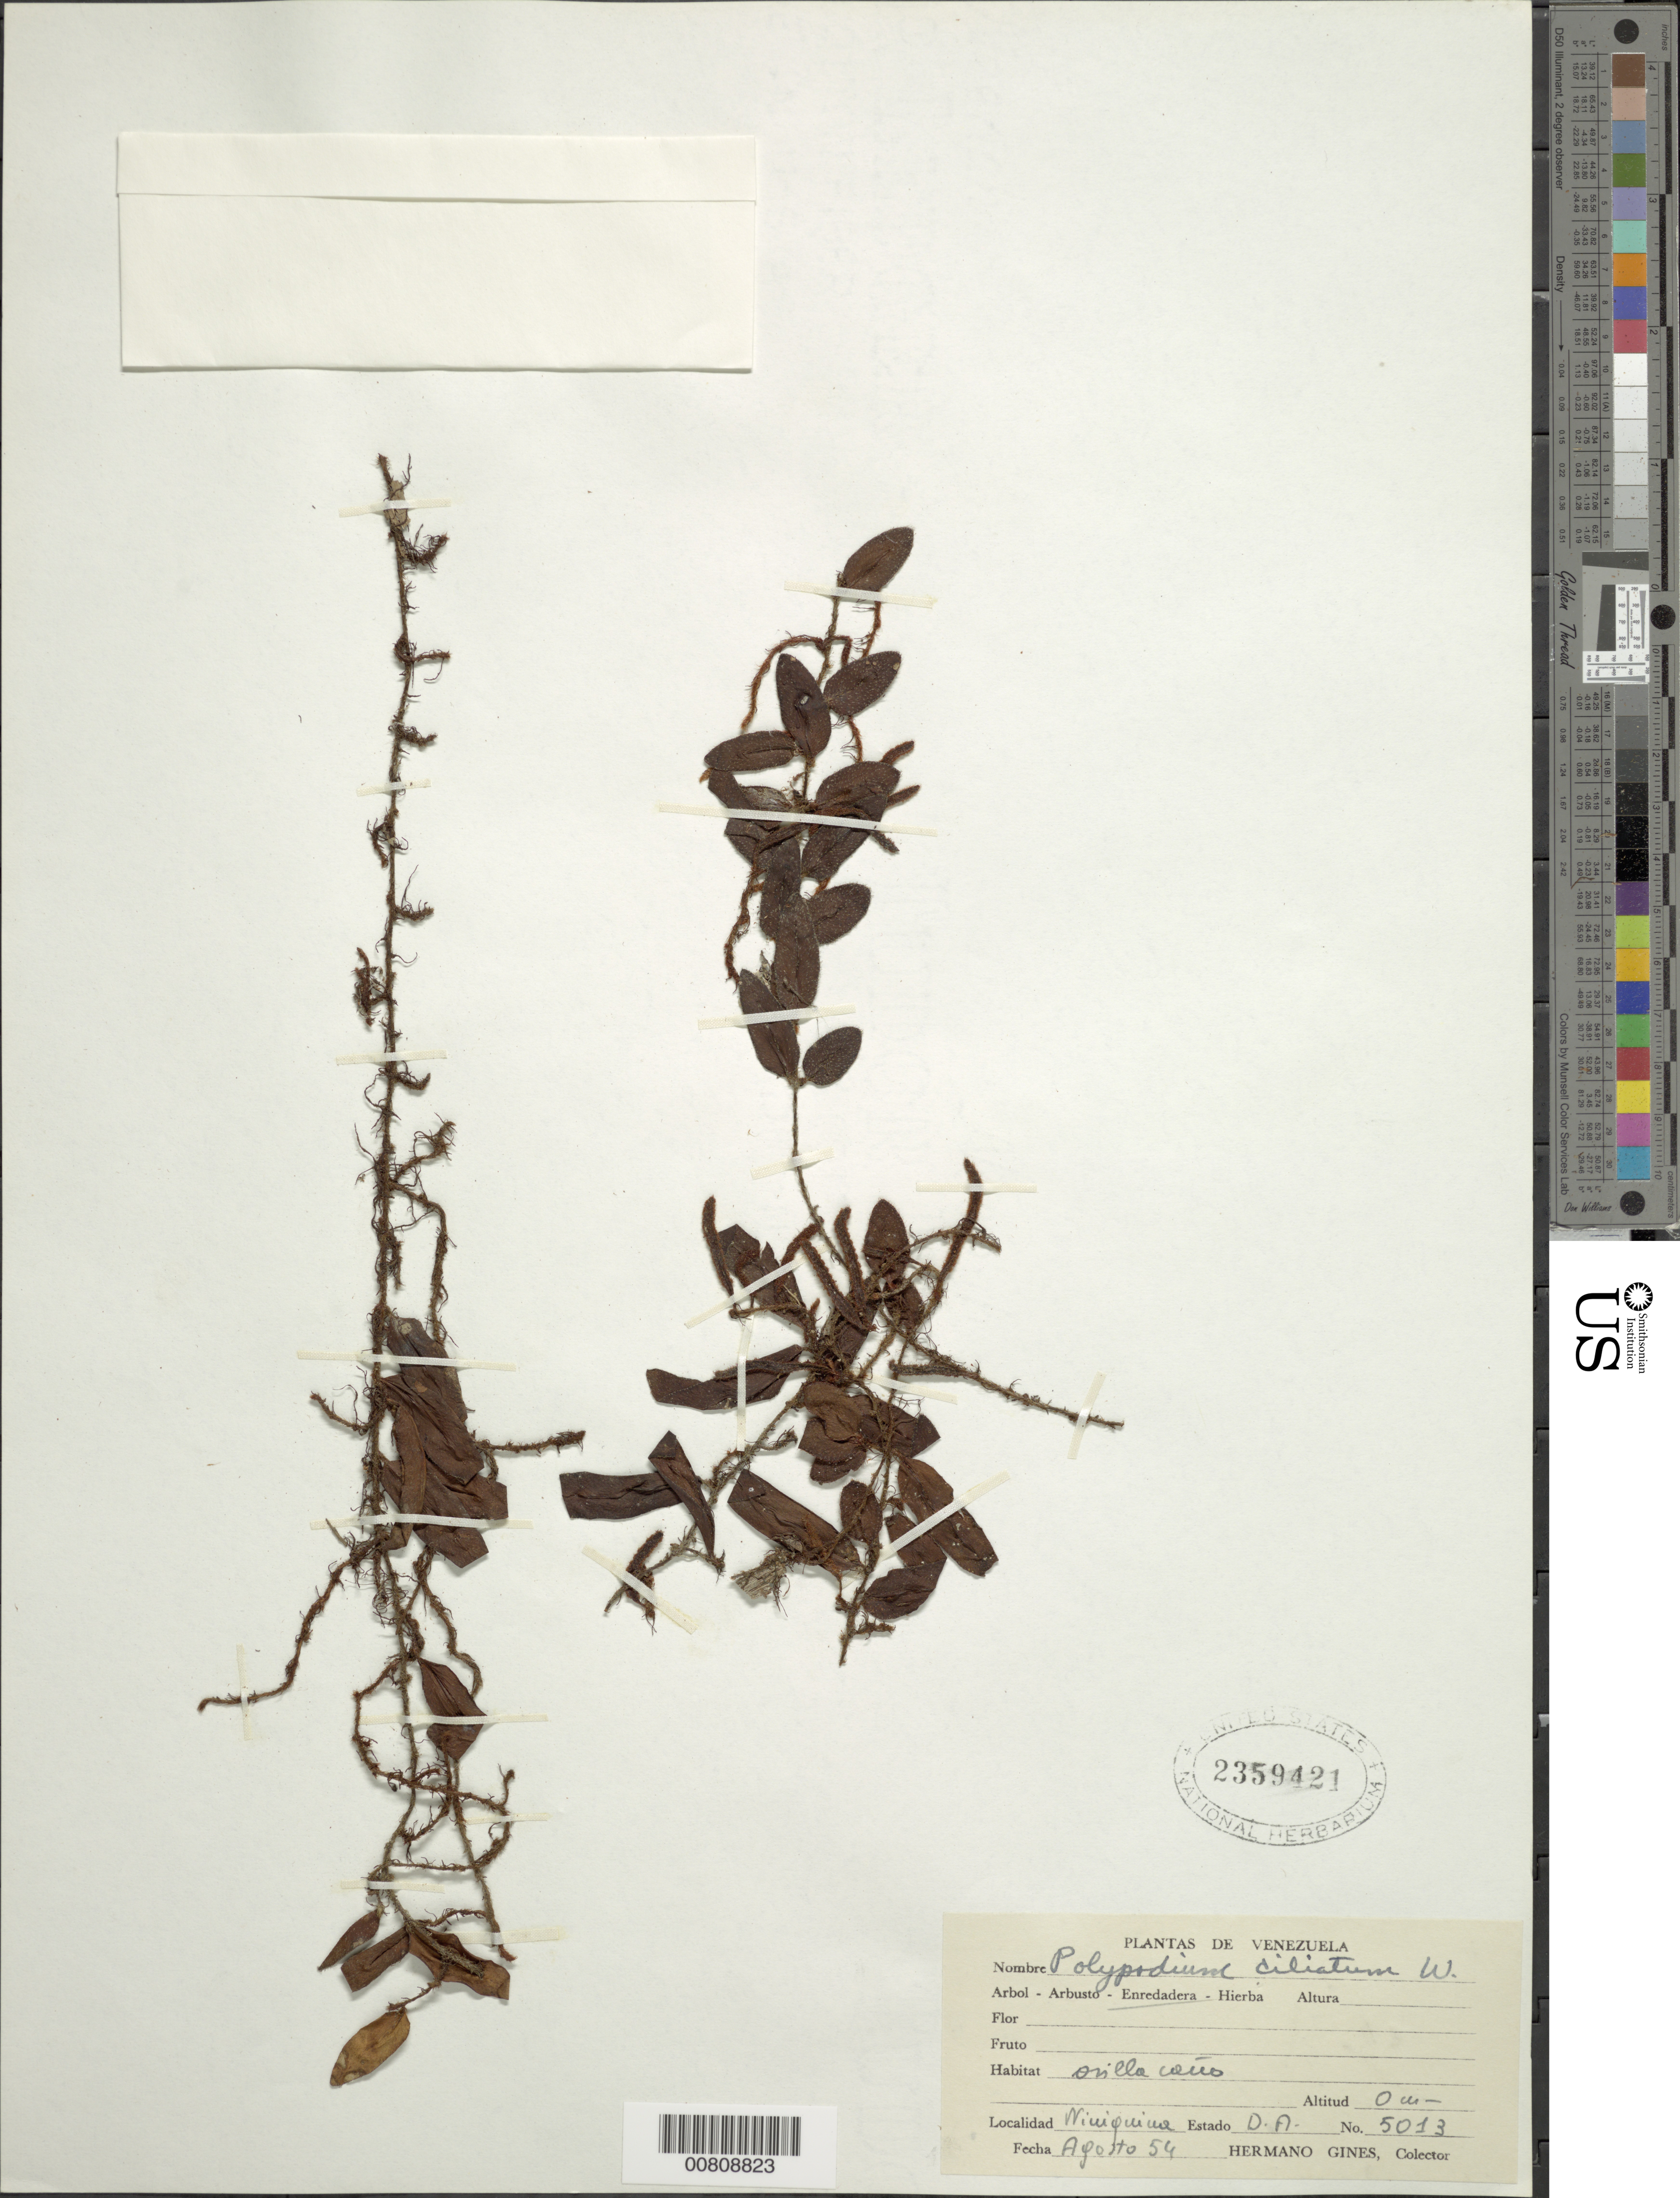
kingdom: Plantae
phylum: Tracheophyta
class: Polypodiopsida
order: Polypodiales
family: Polypodiaceae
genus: Microgramma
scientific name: Microgramma reptans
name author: (Cav.) A.R. Sm.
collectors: H. Gines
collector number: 5013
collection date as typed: Aug-54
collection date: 1954-08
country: Venezuela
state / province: Delta Amacuro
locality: C. Wiuiquina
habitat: Orilla caño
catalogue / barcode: US 2359421